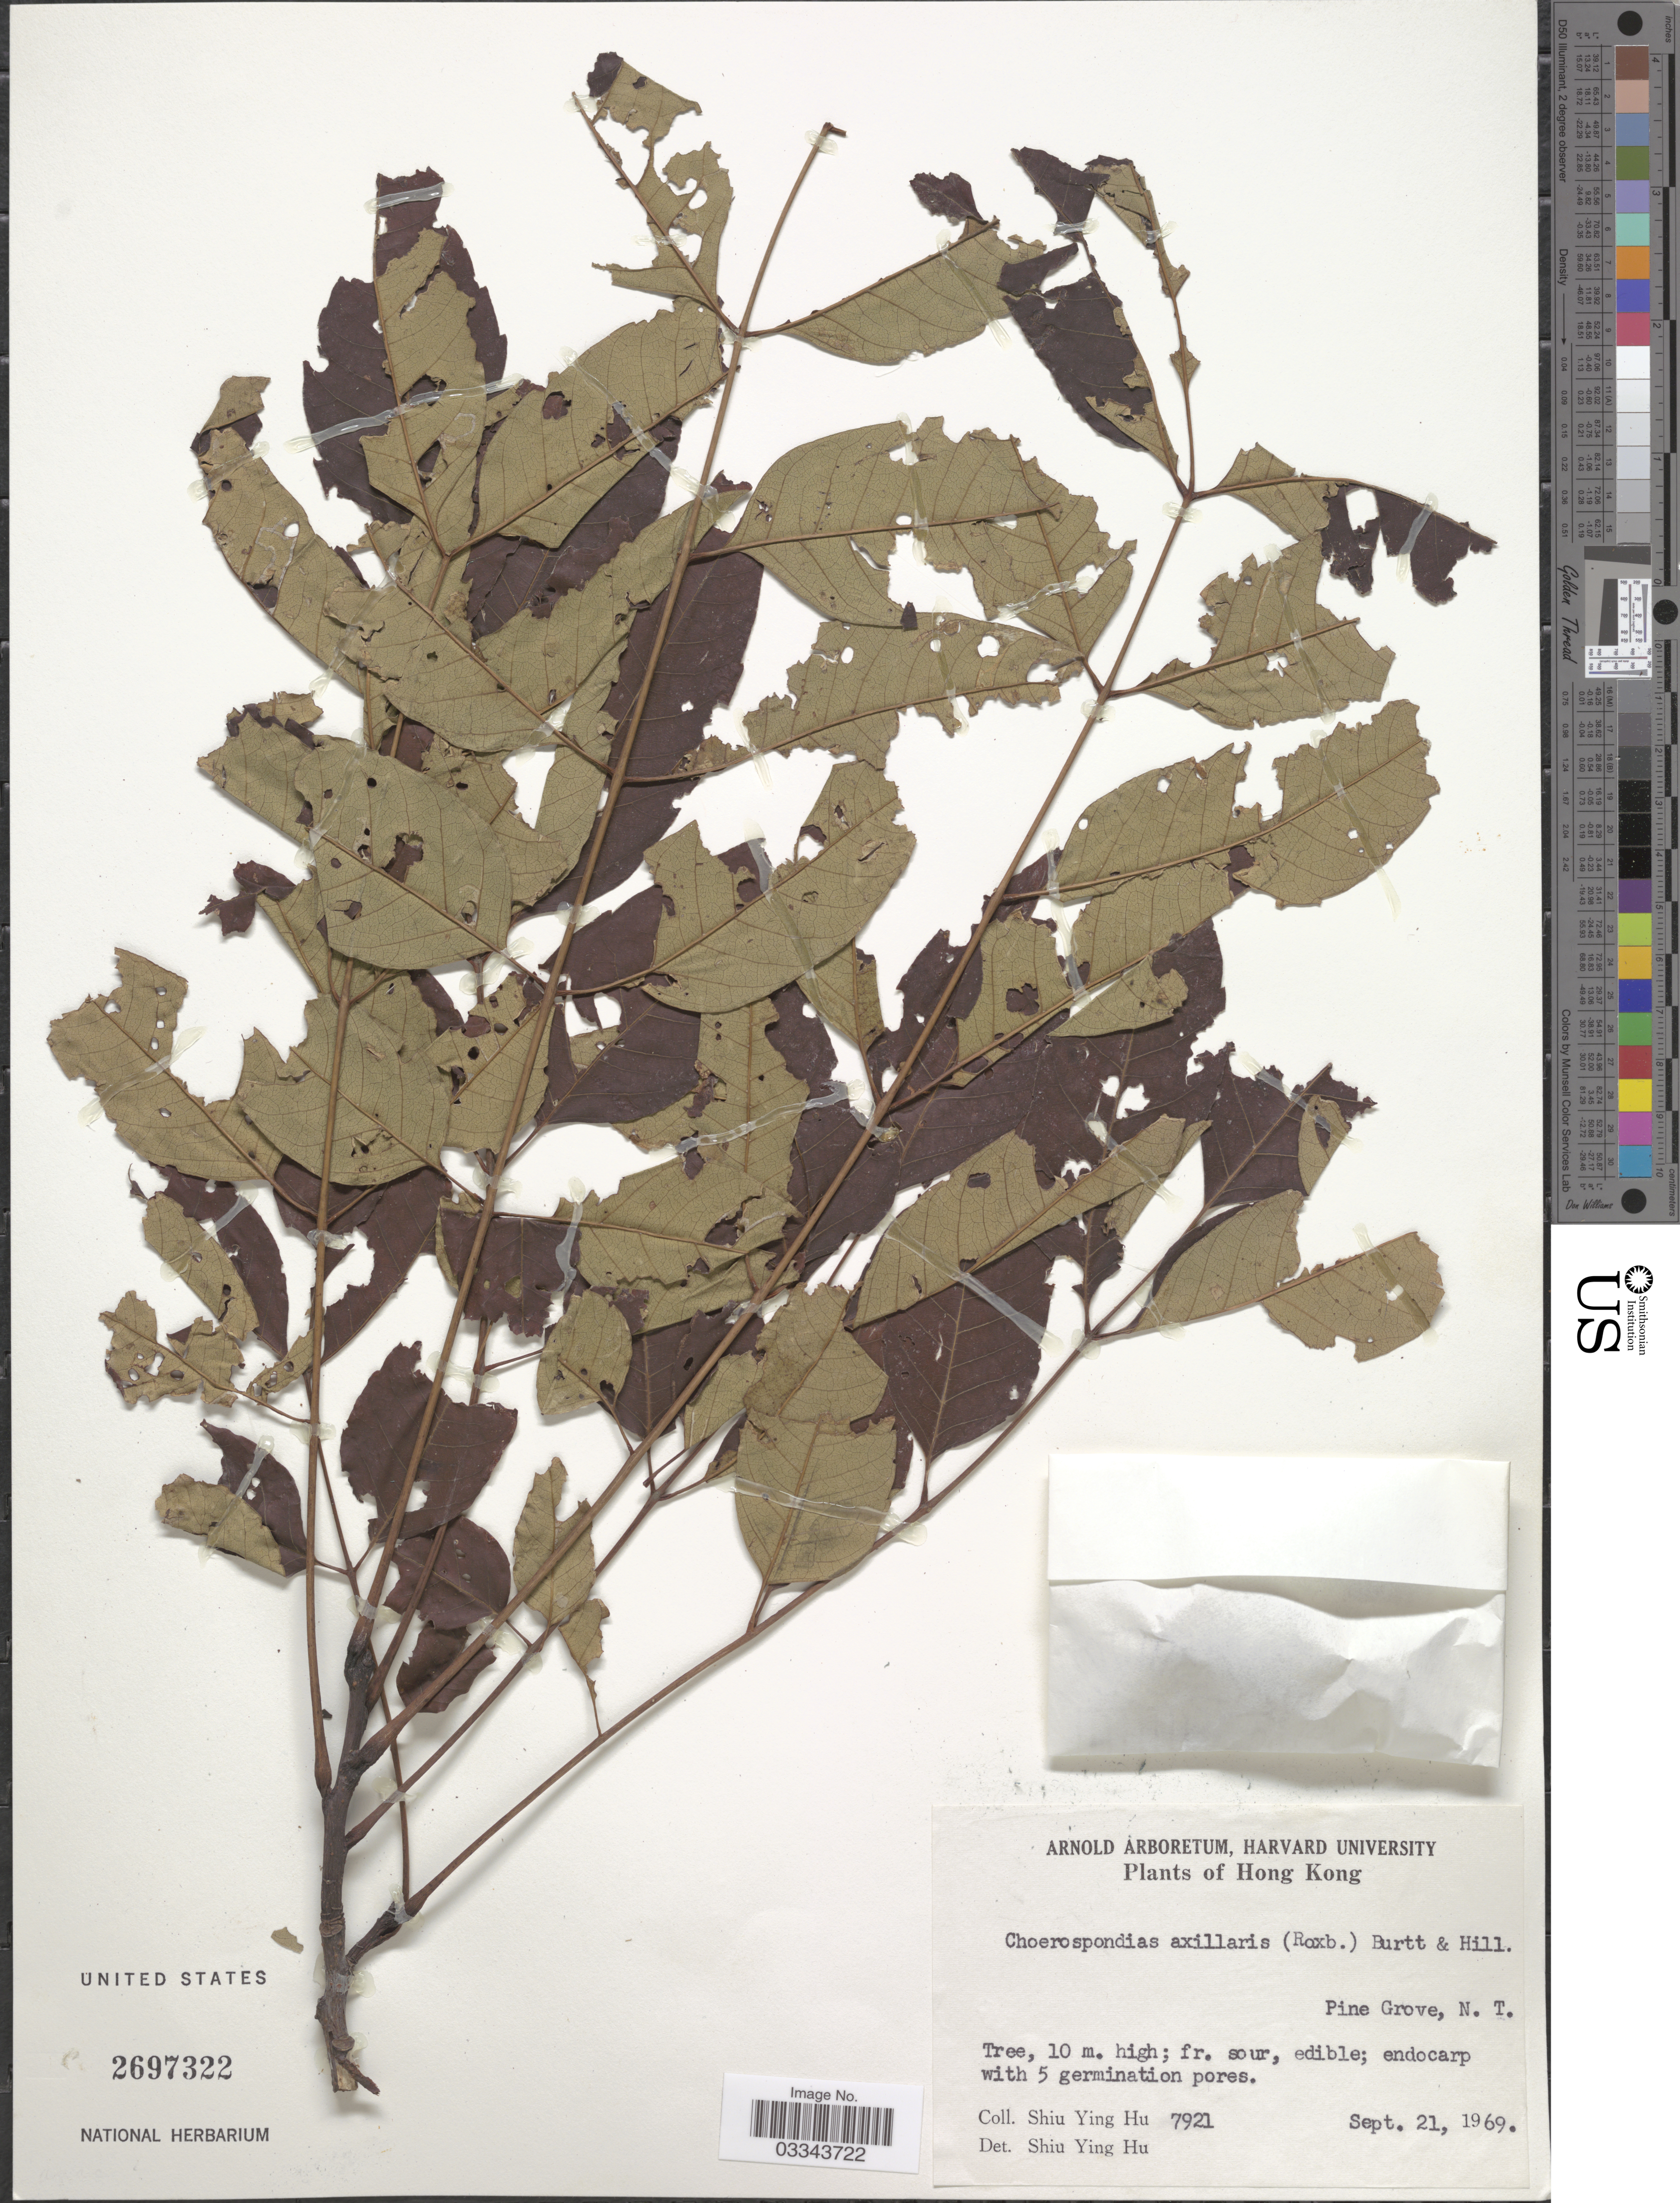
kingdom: Plantae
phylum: Tracheophyta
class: Magnoliopsida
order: Sapindales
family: Anacardiaceae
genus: Choerospondias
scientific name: Choerospondias axillaris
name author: (Roxb.) B.L. Burtt & A.W. Hill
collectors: S. Y. Hu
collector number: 7921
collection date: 1969-09-21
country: China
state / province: Hong Kong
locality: Pine Grove, N. T.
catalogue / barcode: US 2697322